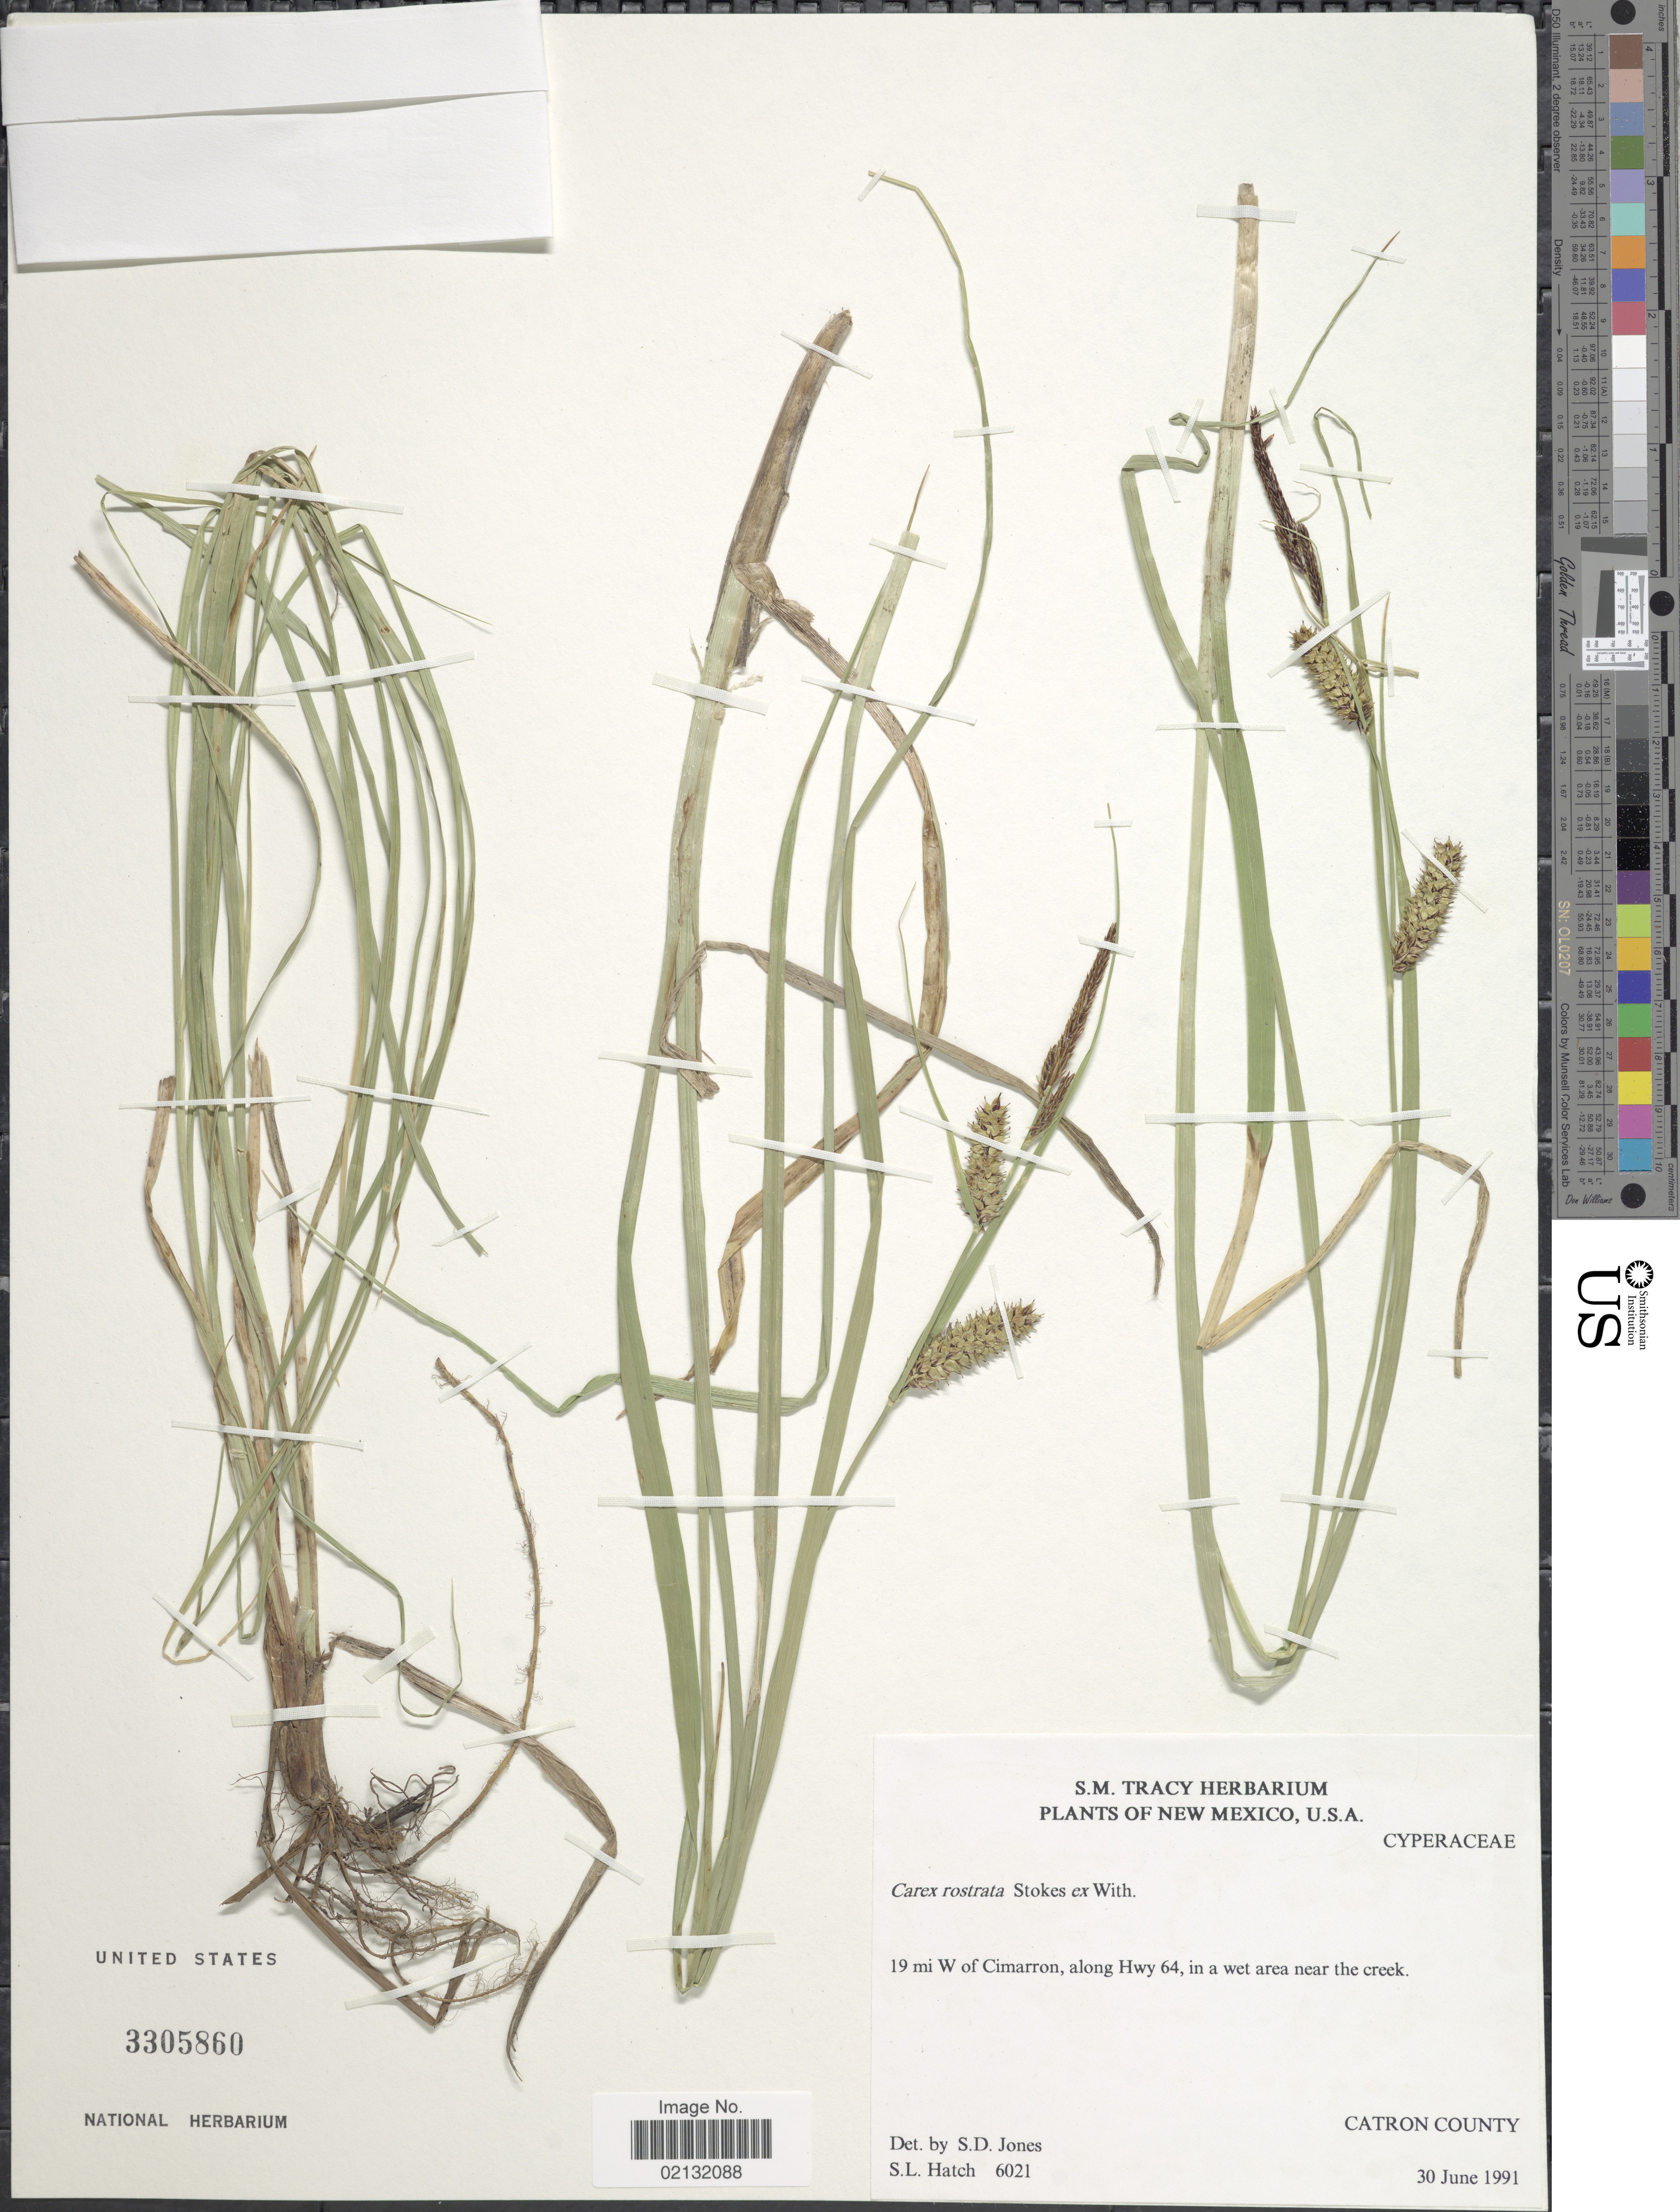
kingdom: Plantae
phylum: Tracheophyta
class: Liliopsida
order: Poales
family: Cyperaceae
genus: Carex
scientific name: Carex rostrata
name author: Stokes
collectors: S. Hatch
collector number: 6021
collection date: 1991-06-30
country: United States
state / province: New Mexico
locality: New Mexico, U.S.A. 19 mi W of Cimarron, along Hwy 64, in a wet are near the creek. Catron County.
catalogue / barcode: US 3305860